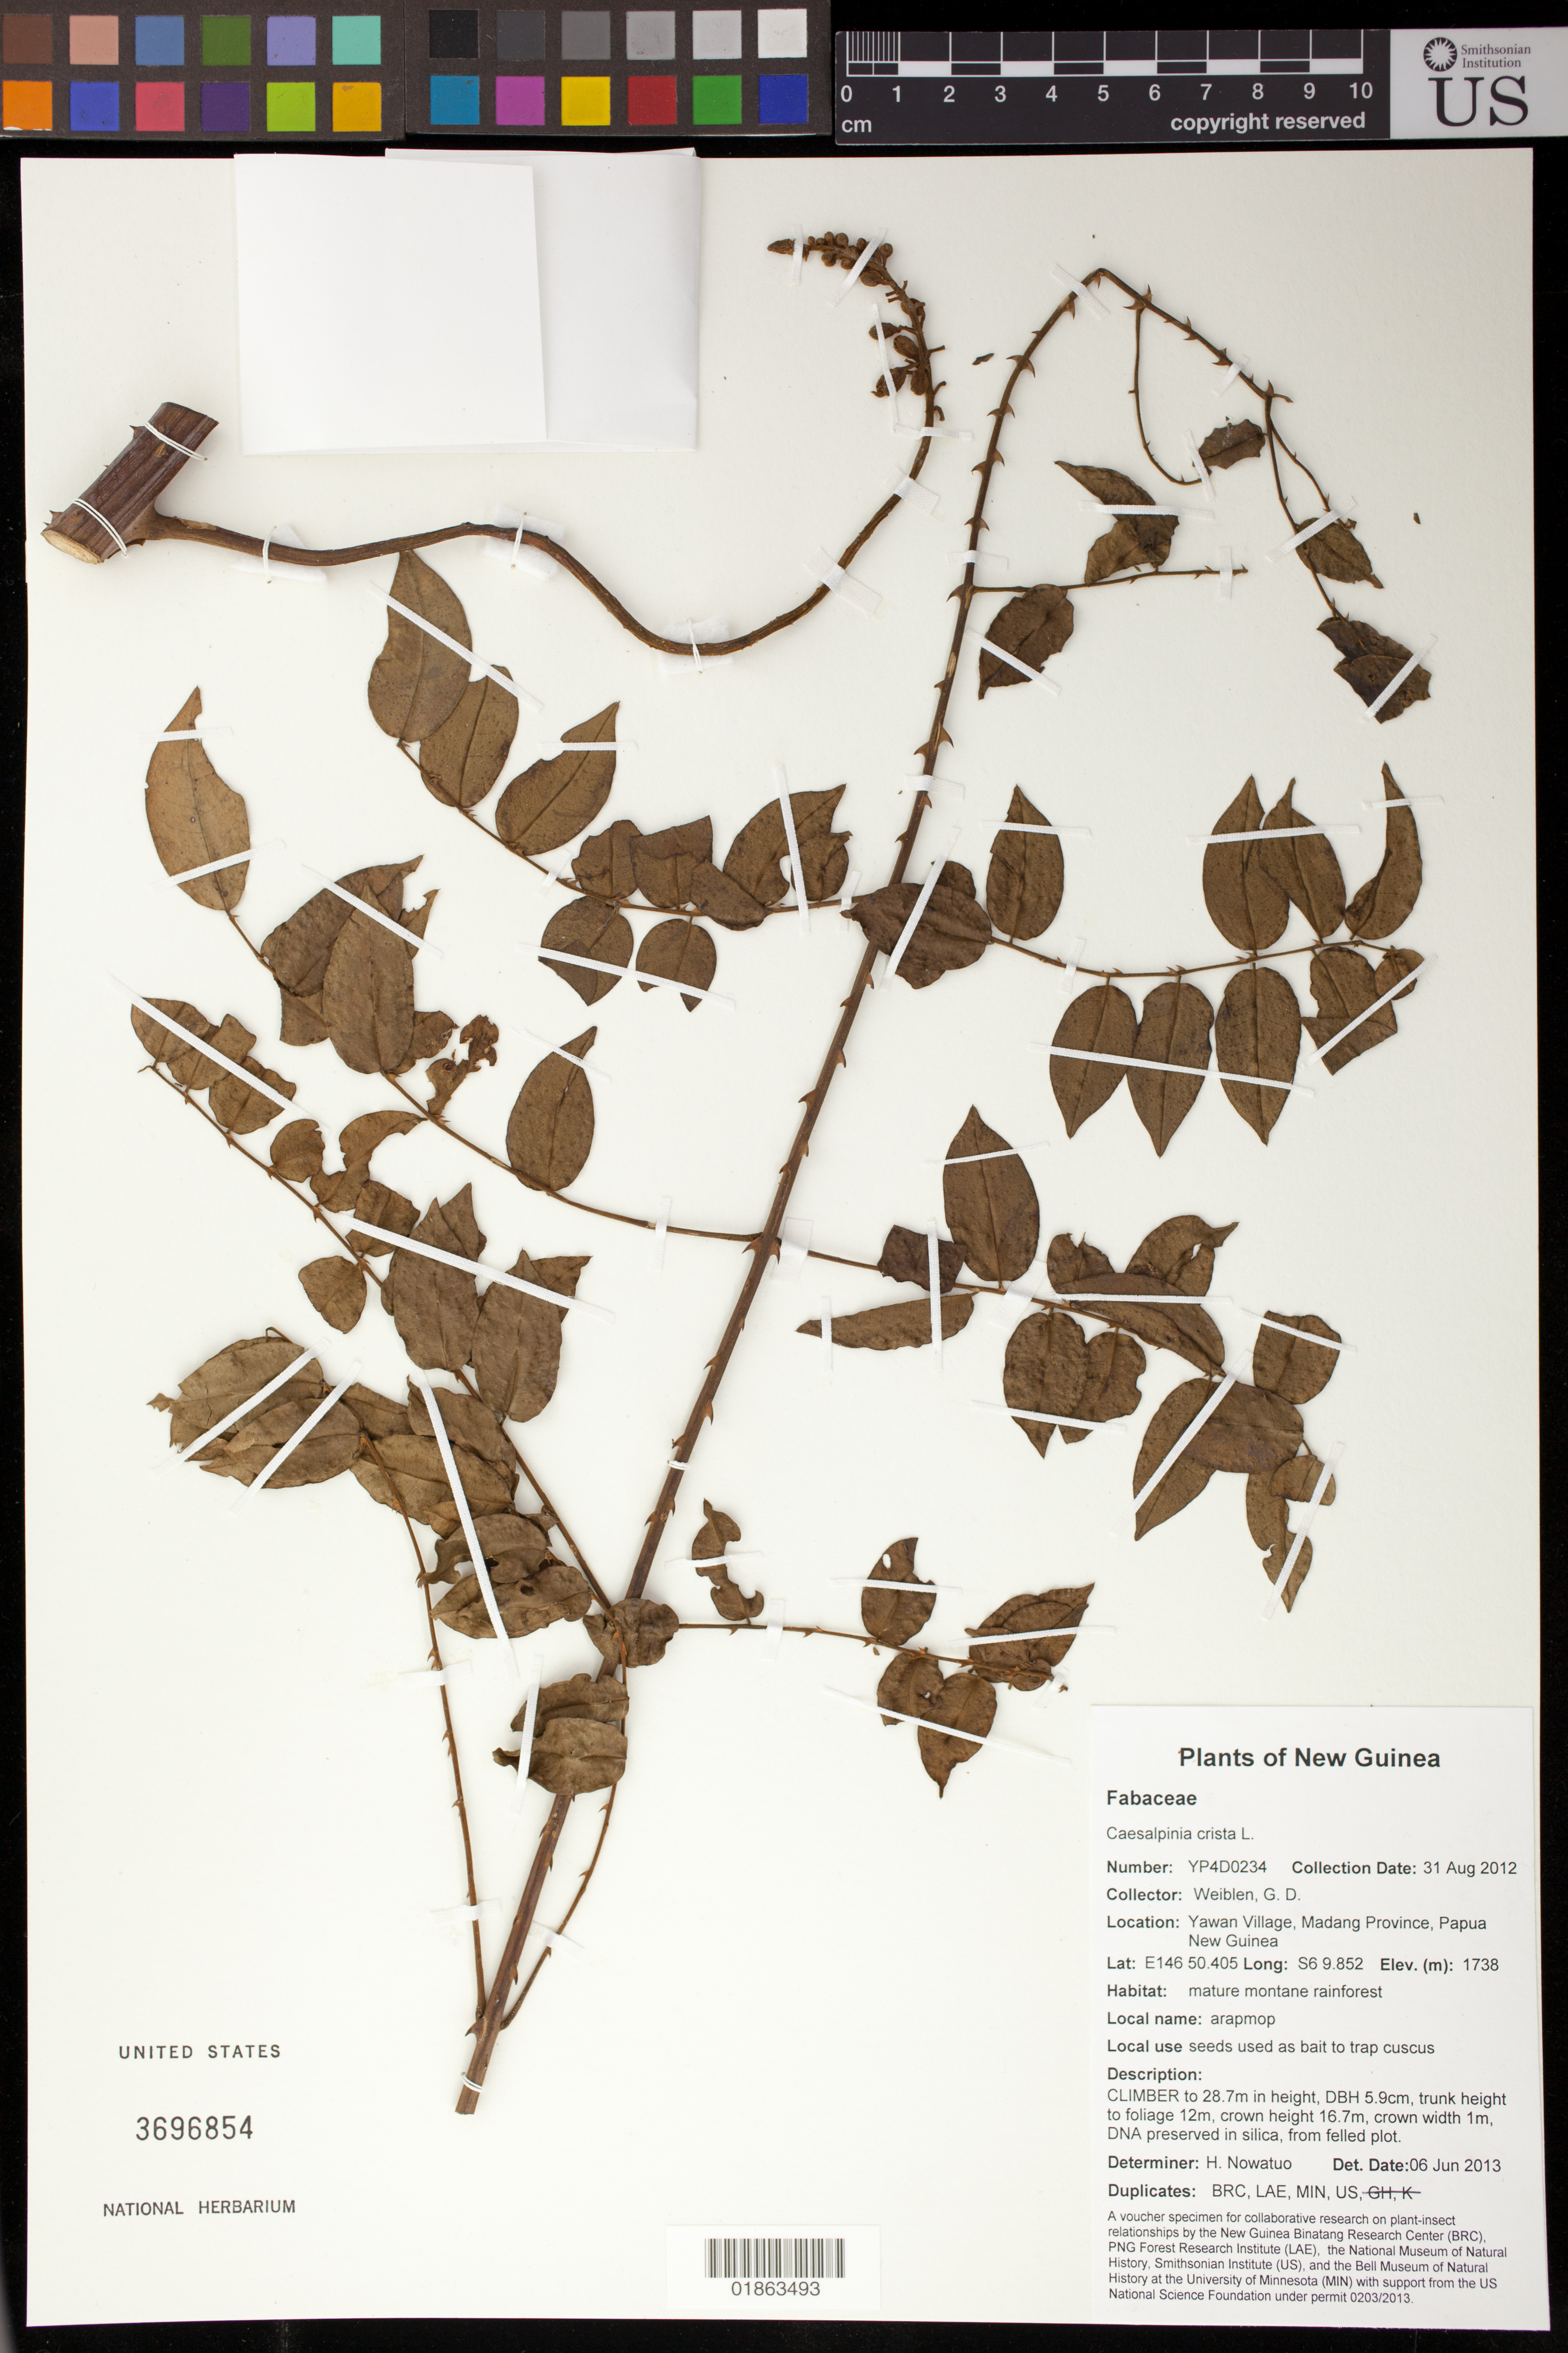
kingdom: Plantae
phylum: Tracheophyta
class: Magnoliopsida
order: Fabales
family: Fabaceae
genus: Ticanto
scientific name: Ticanto crista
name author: (L.) R. Clark & Gagnon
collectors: G. D. Weiblen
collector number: YP4D0234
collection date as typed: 31 Aug 2012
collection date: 2012-08-31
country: Papua New Guinea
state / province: Madang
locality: Yawan Village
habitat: mature montane rainforest.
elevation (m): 1738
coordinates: S6 9.852, E146 50.405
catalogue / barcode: US 3696854